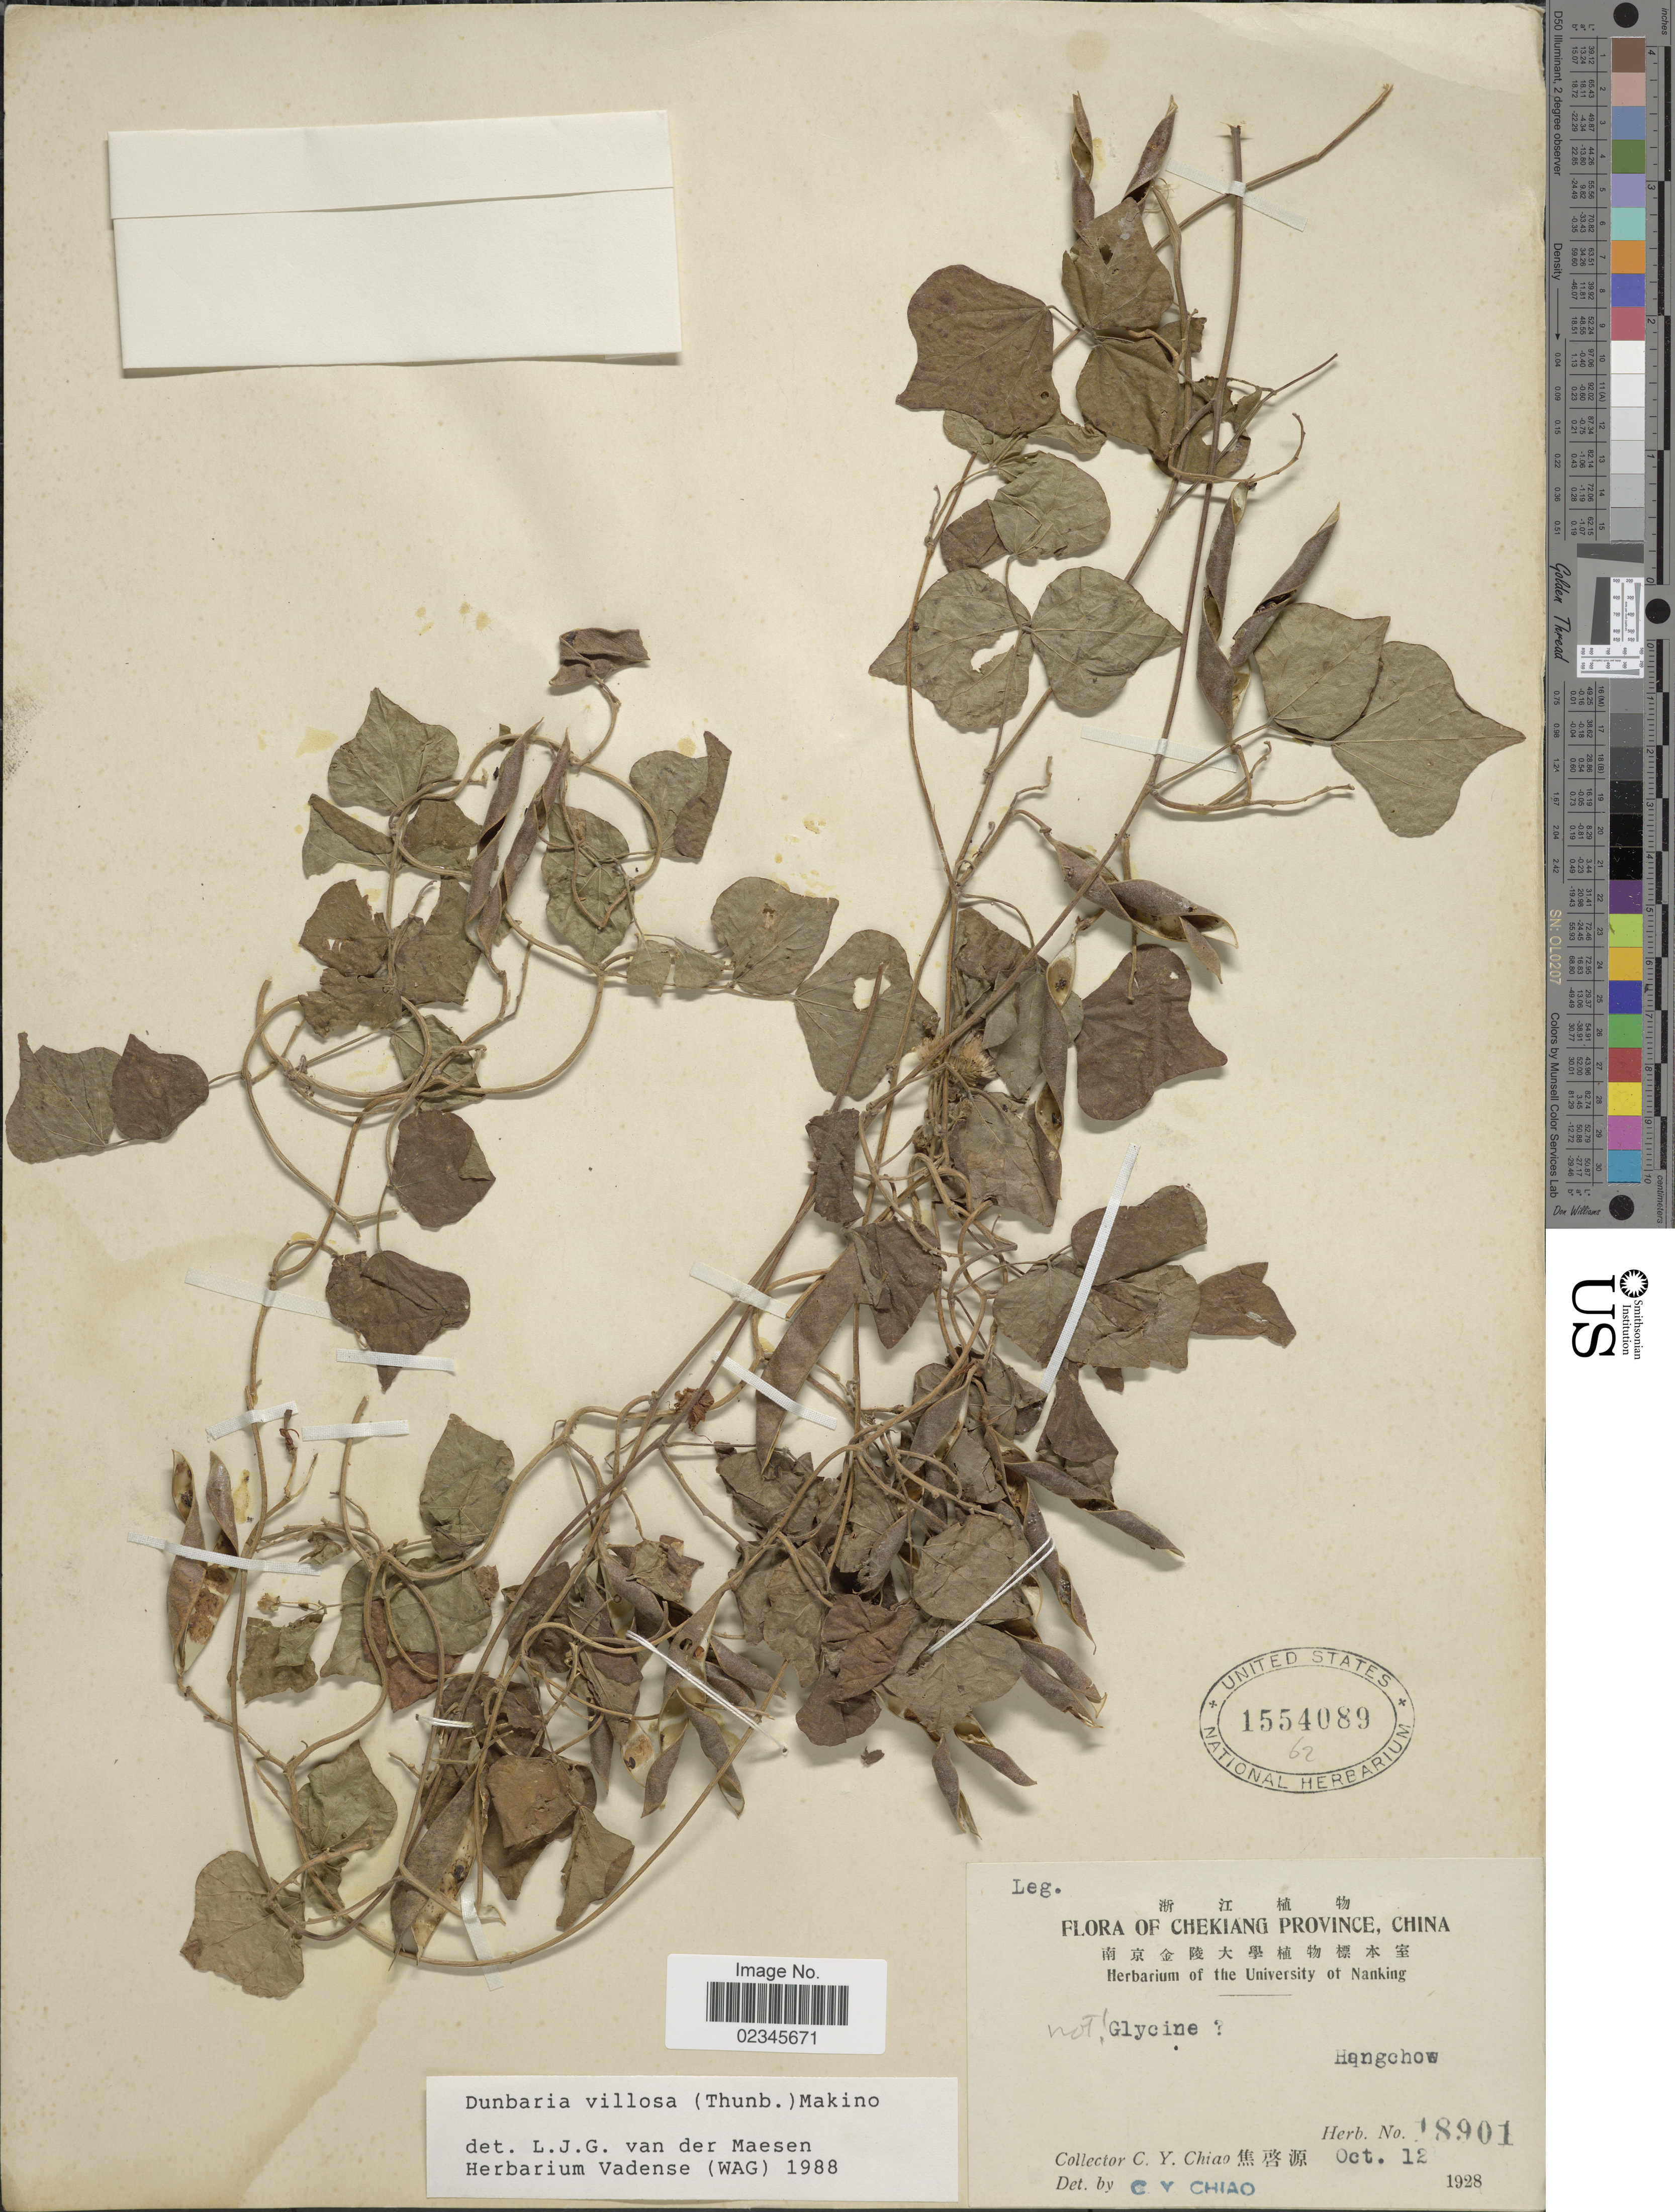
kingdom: Plantae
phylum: Tracheophyta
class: Magnoliopsida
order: Fabales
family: Fabaceae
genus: Dunbaria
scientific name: Dunbaria villosa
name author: (Thunb.) Makino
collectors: C. Y. Chiao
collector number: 18901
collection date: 1928-10-21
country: China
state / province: Zhejiang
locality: Chekiang Province, Hangchow.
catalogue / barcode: US 1554089